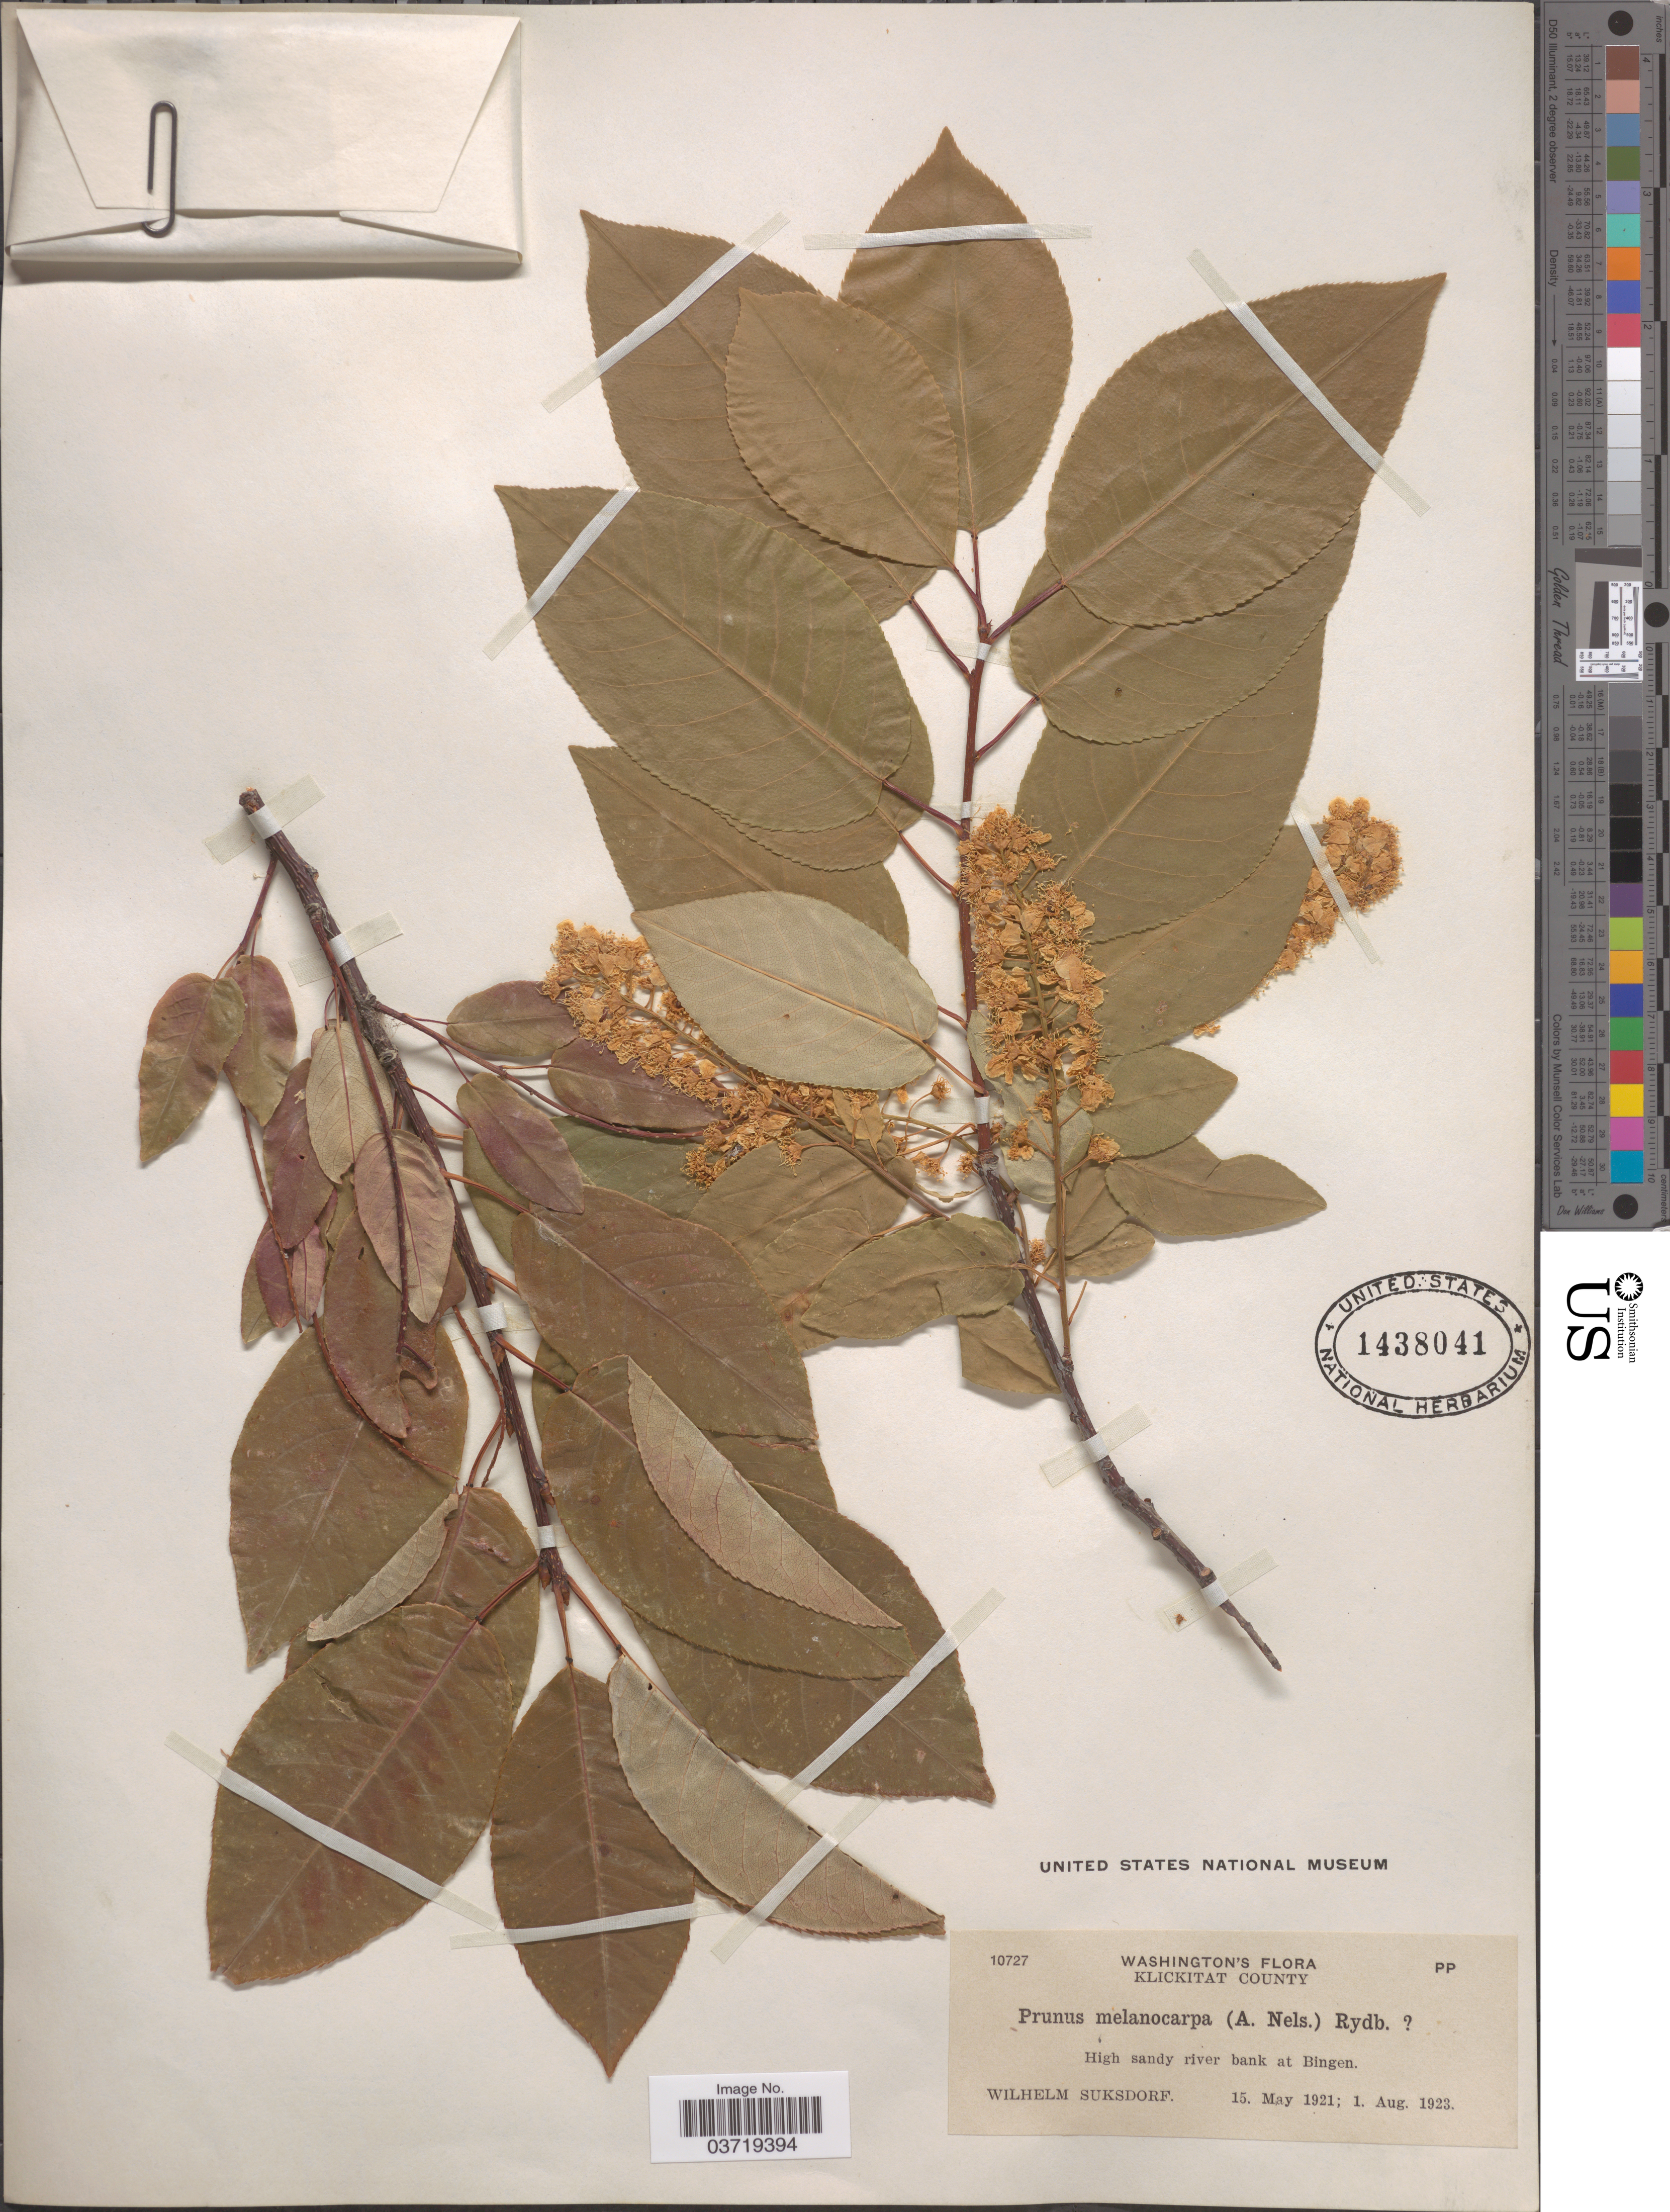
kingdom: Plantae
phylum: Tracheophyta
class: Magnoliopsida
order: Rosales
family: Rosaceae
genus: Prunus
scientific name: Prunus virginiana var. demissa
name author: (Nutt.) Torr.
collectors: W. N. Suksdorf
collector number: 10727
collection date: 1921-05-15/1923-08-01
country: United States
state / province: Washington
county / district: Klickitat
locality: Klickitat County. High sandy river bank at Bingen.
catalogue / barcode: US 1438041